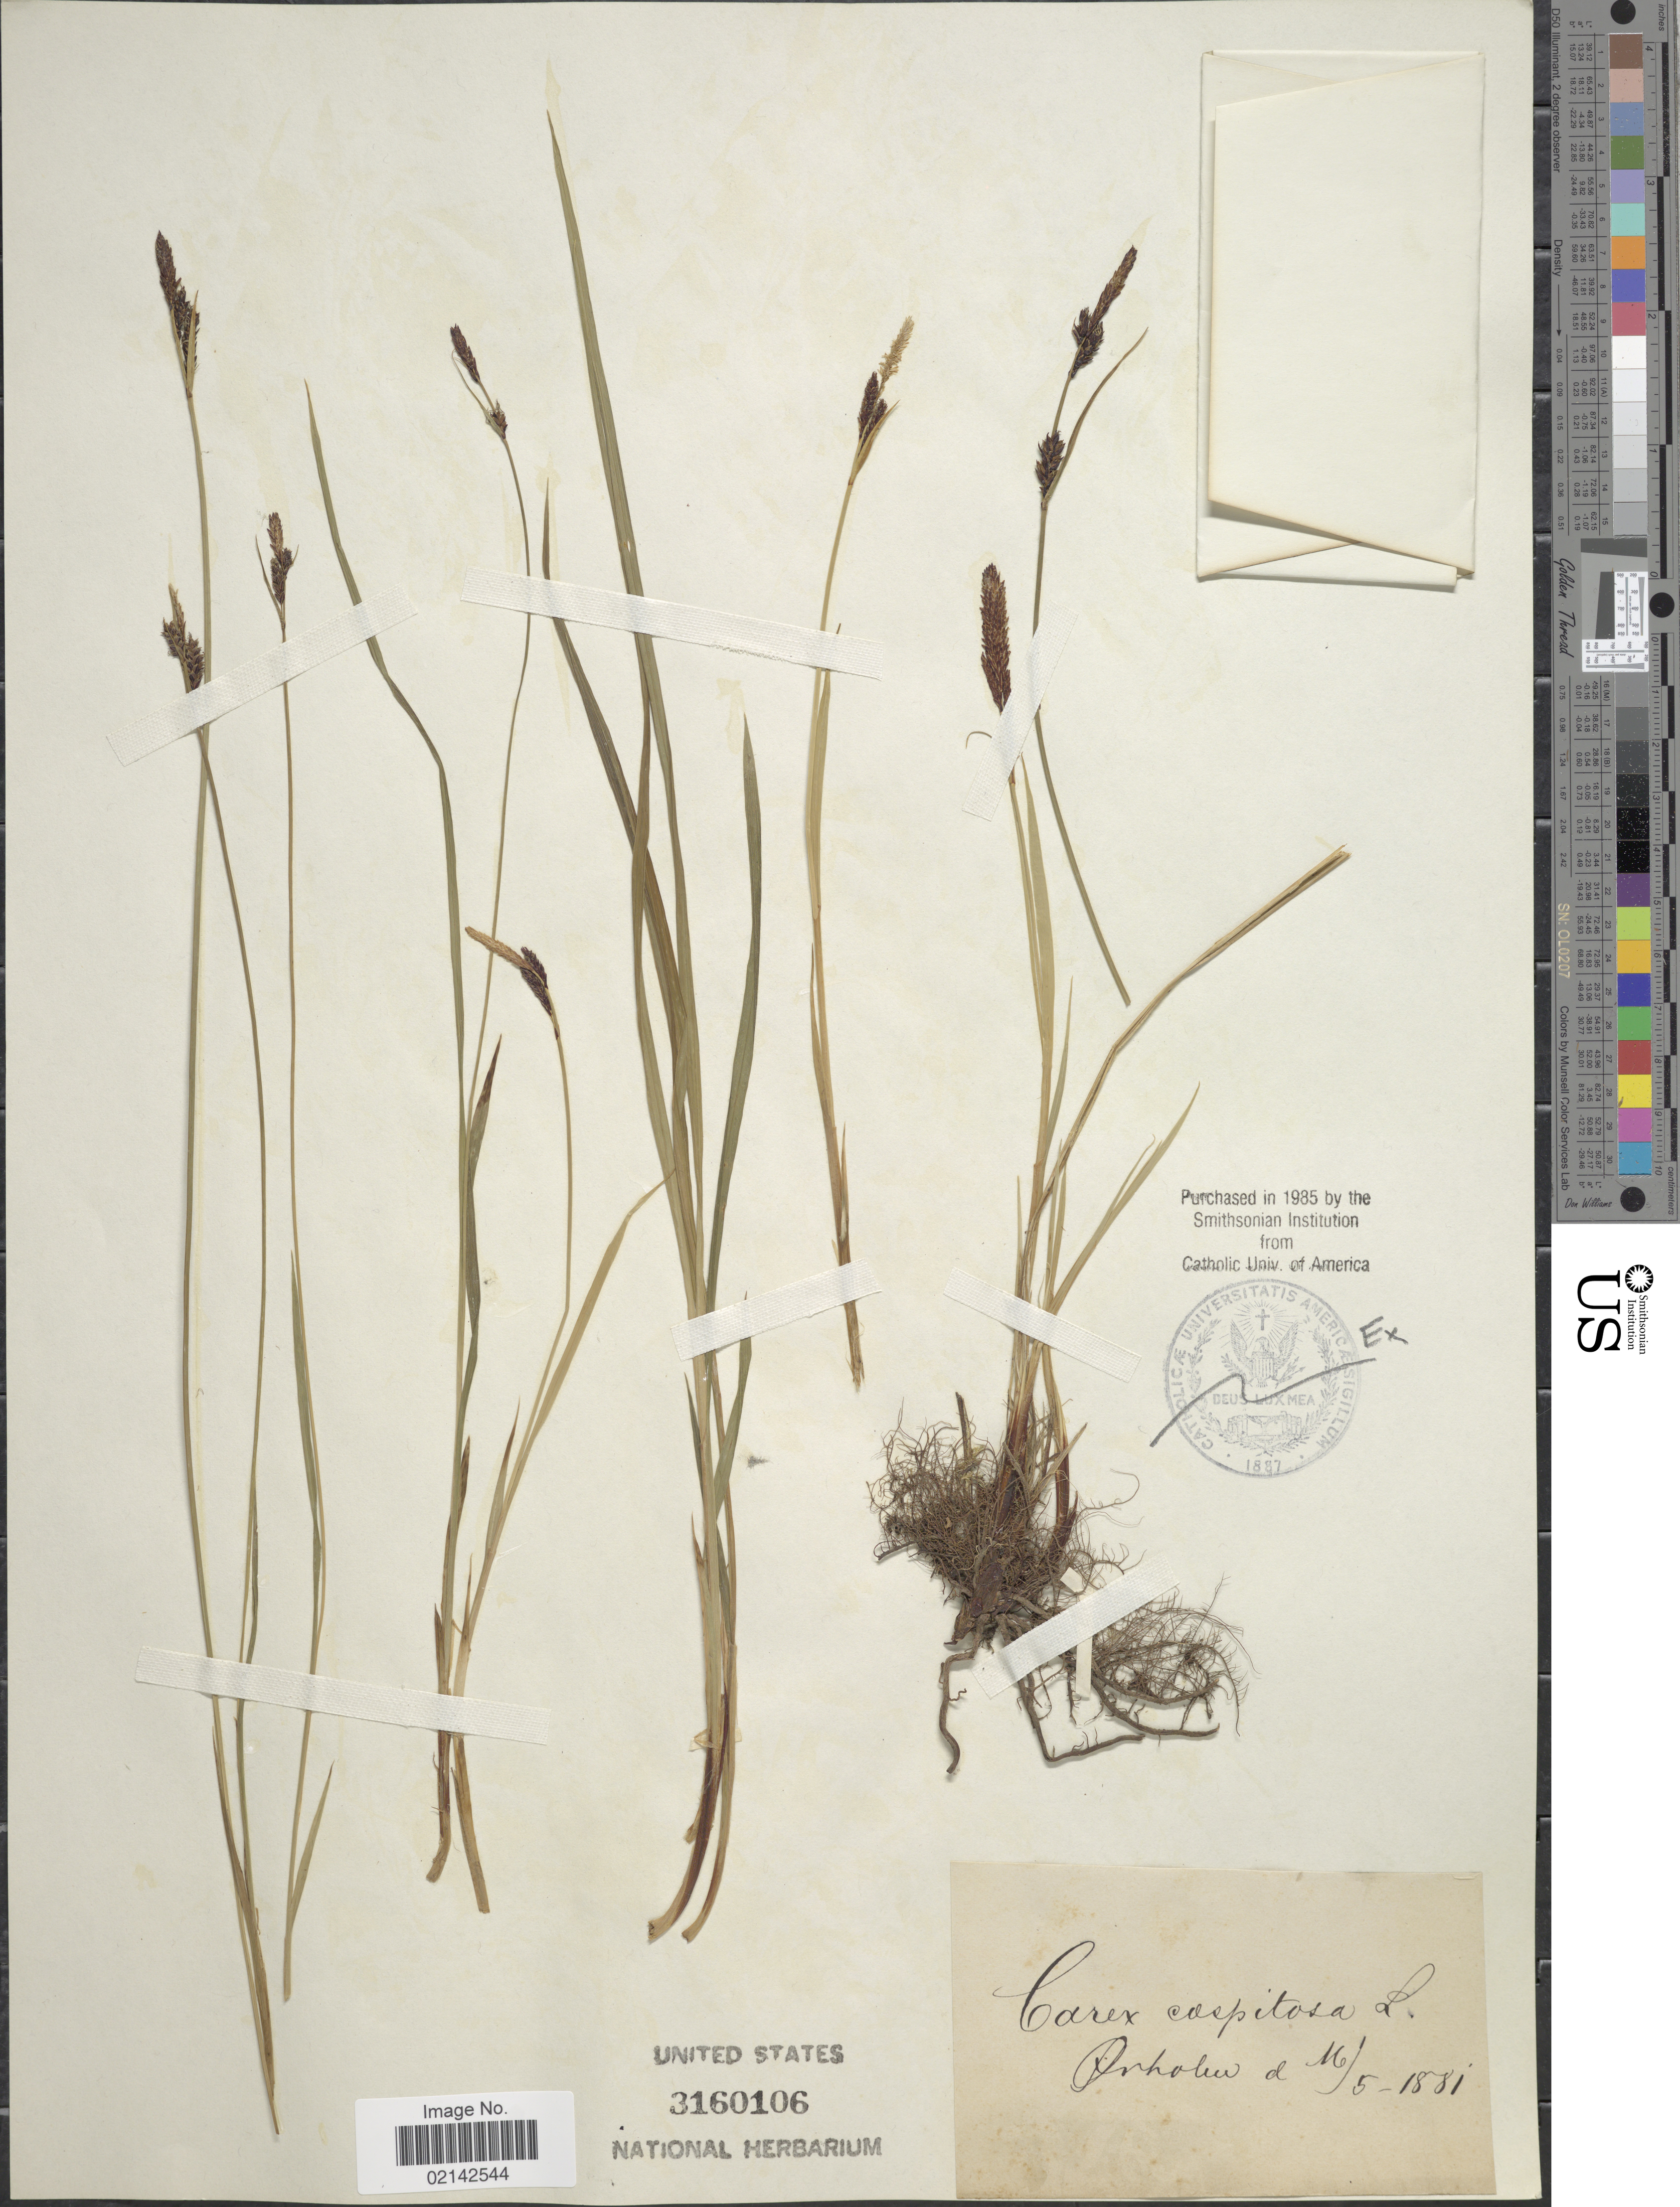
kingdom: Plantae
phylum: Tracheophyta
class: Liliopsida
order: Poales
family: Cyperaceae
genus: Carex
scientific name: Carex cespitosa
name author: L.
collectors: Orholm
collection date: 1881-05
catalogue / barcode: US 3160106